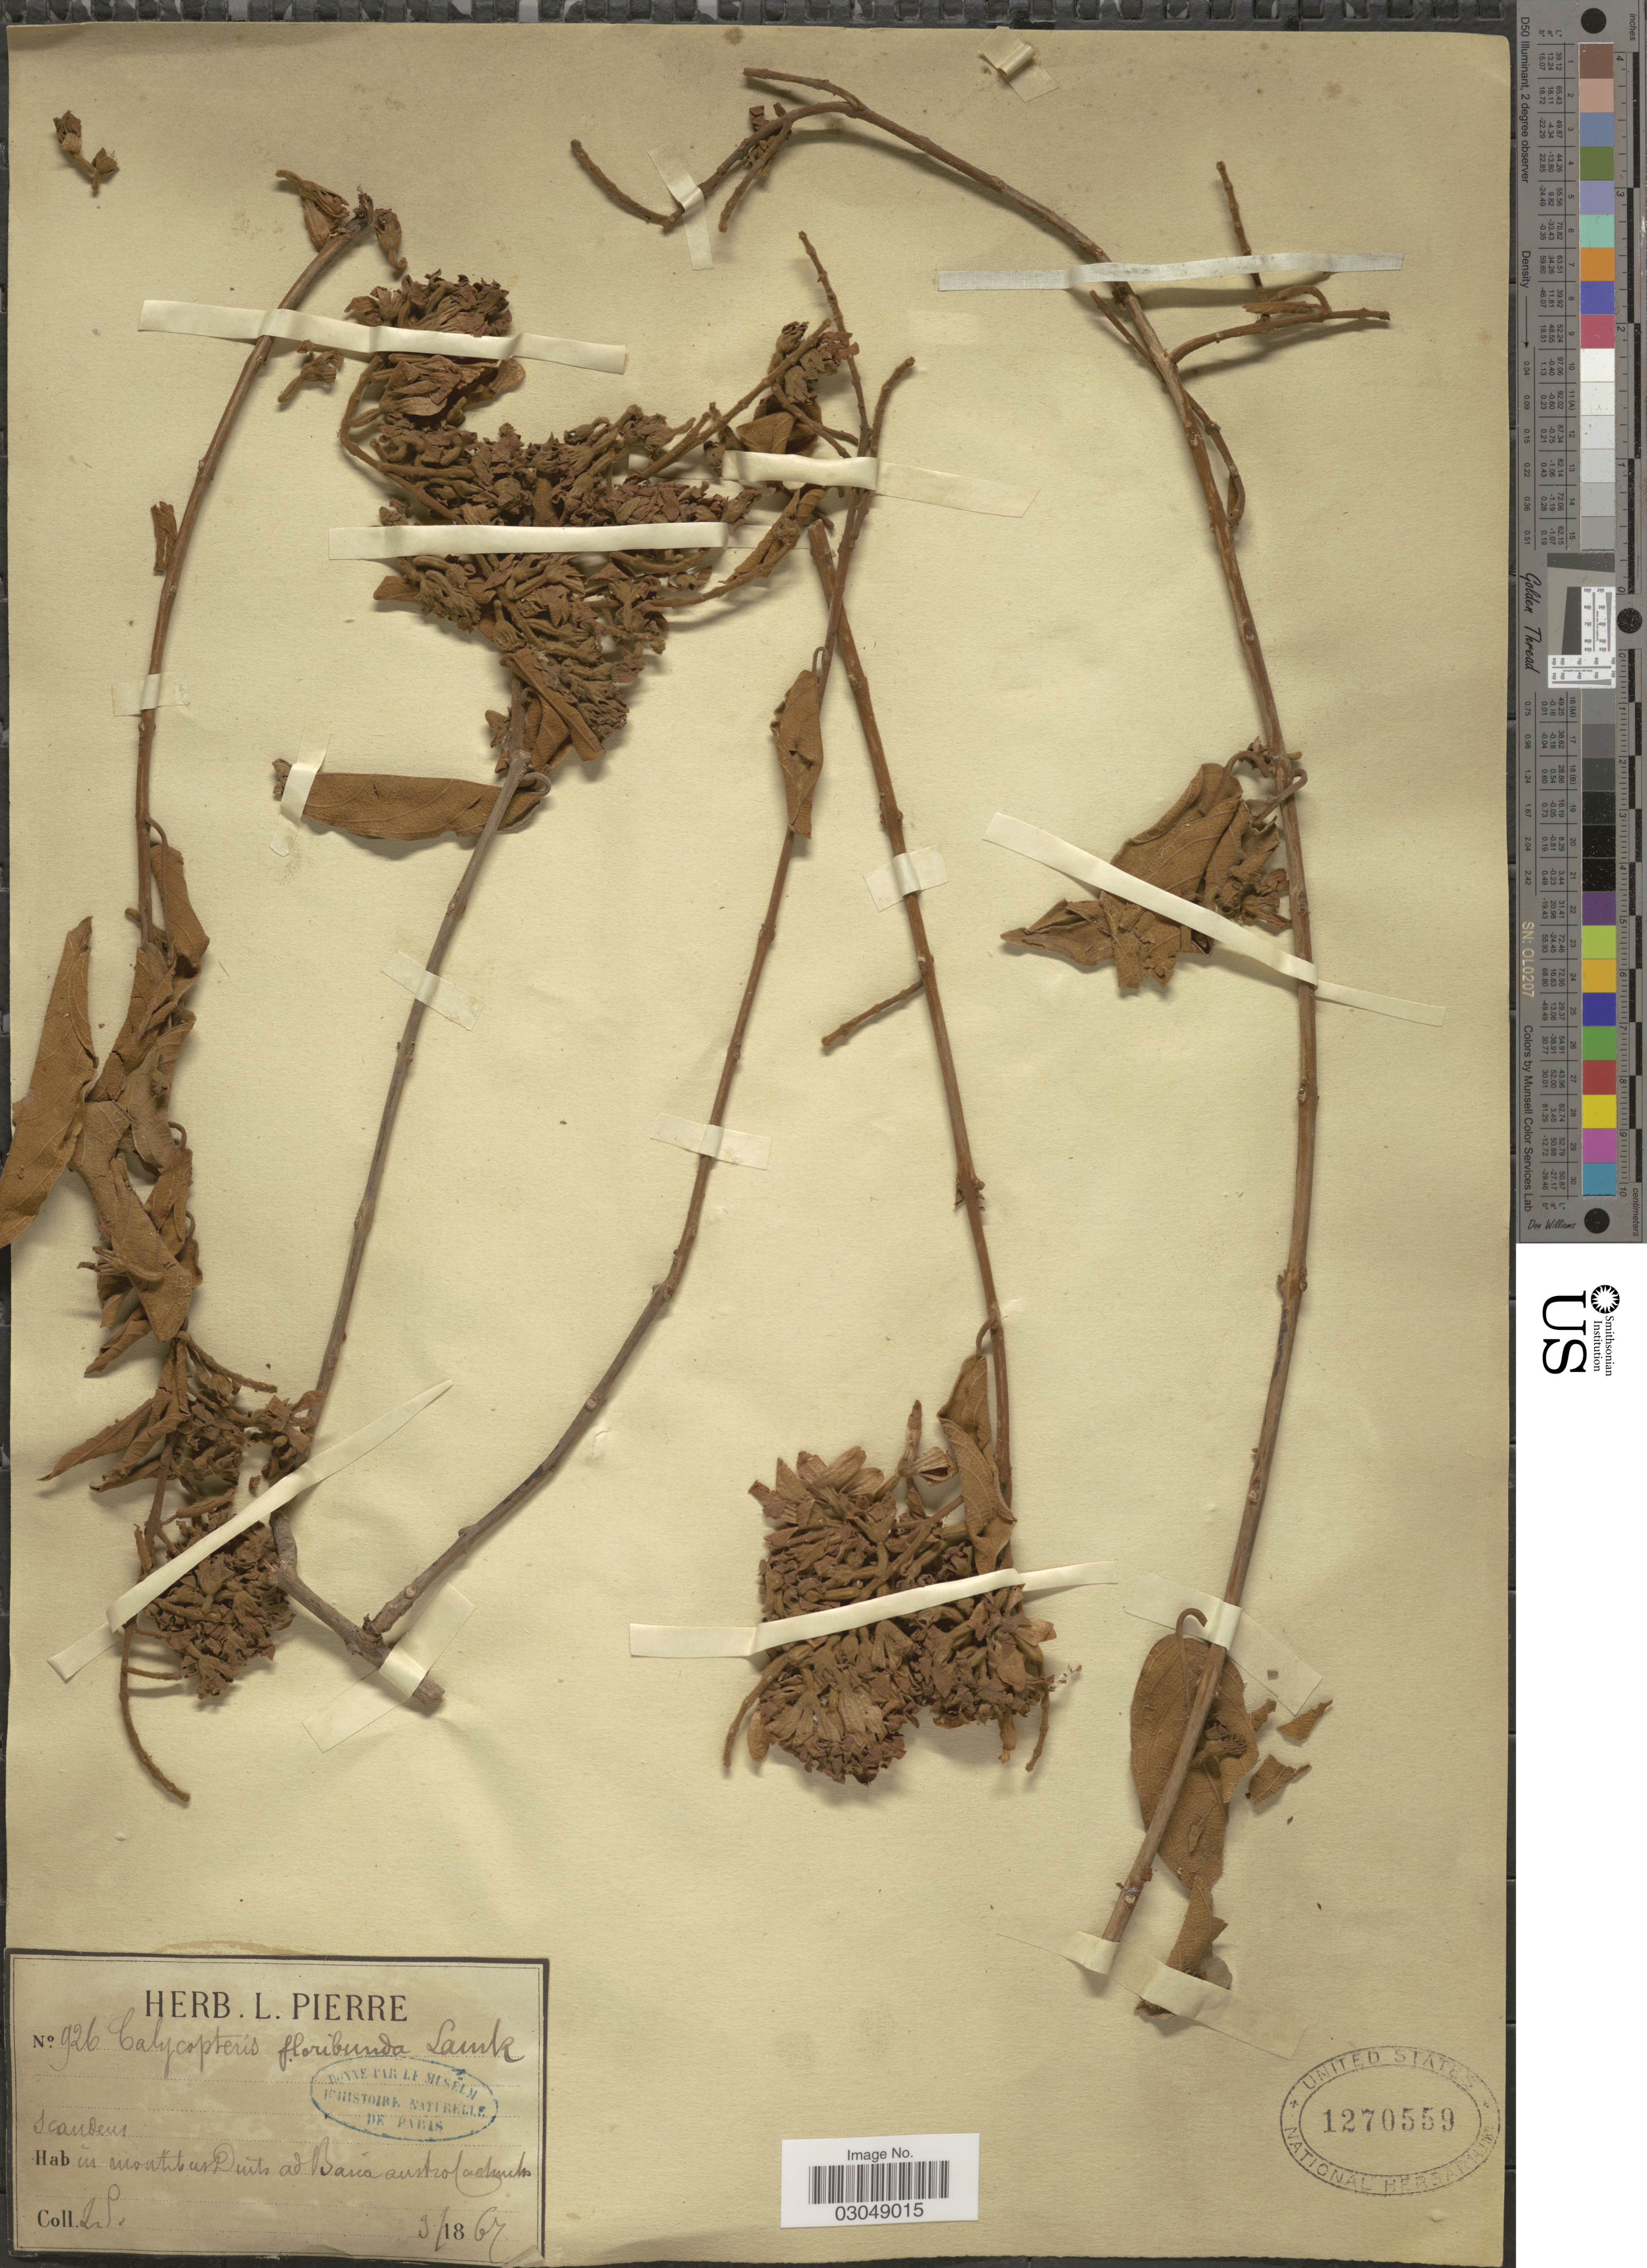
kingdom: Plantae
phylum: Tracheophyta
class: Magnoliopsida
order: Myrtales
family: Combretaceae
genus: Getonia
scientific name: Getonia floribunda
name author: Roxb.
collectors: L. Pierre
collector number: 926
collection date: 1867-03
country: Vietnam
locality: In montibus Dinh ad Baria austro Cochinch.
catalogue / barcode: US 1270559